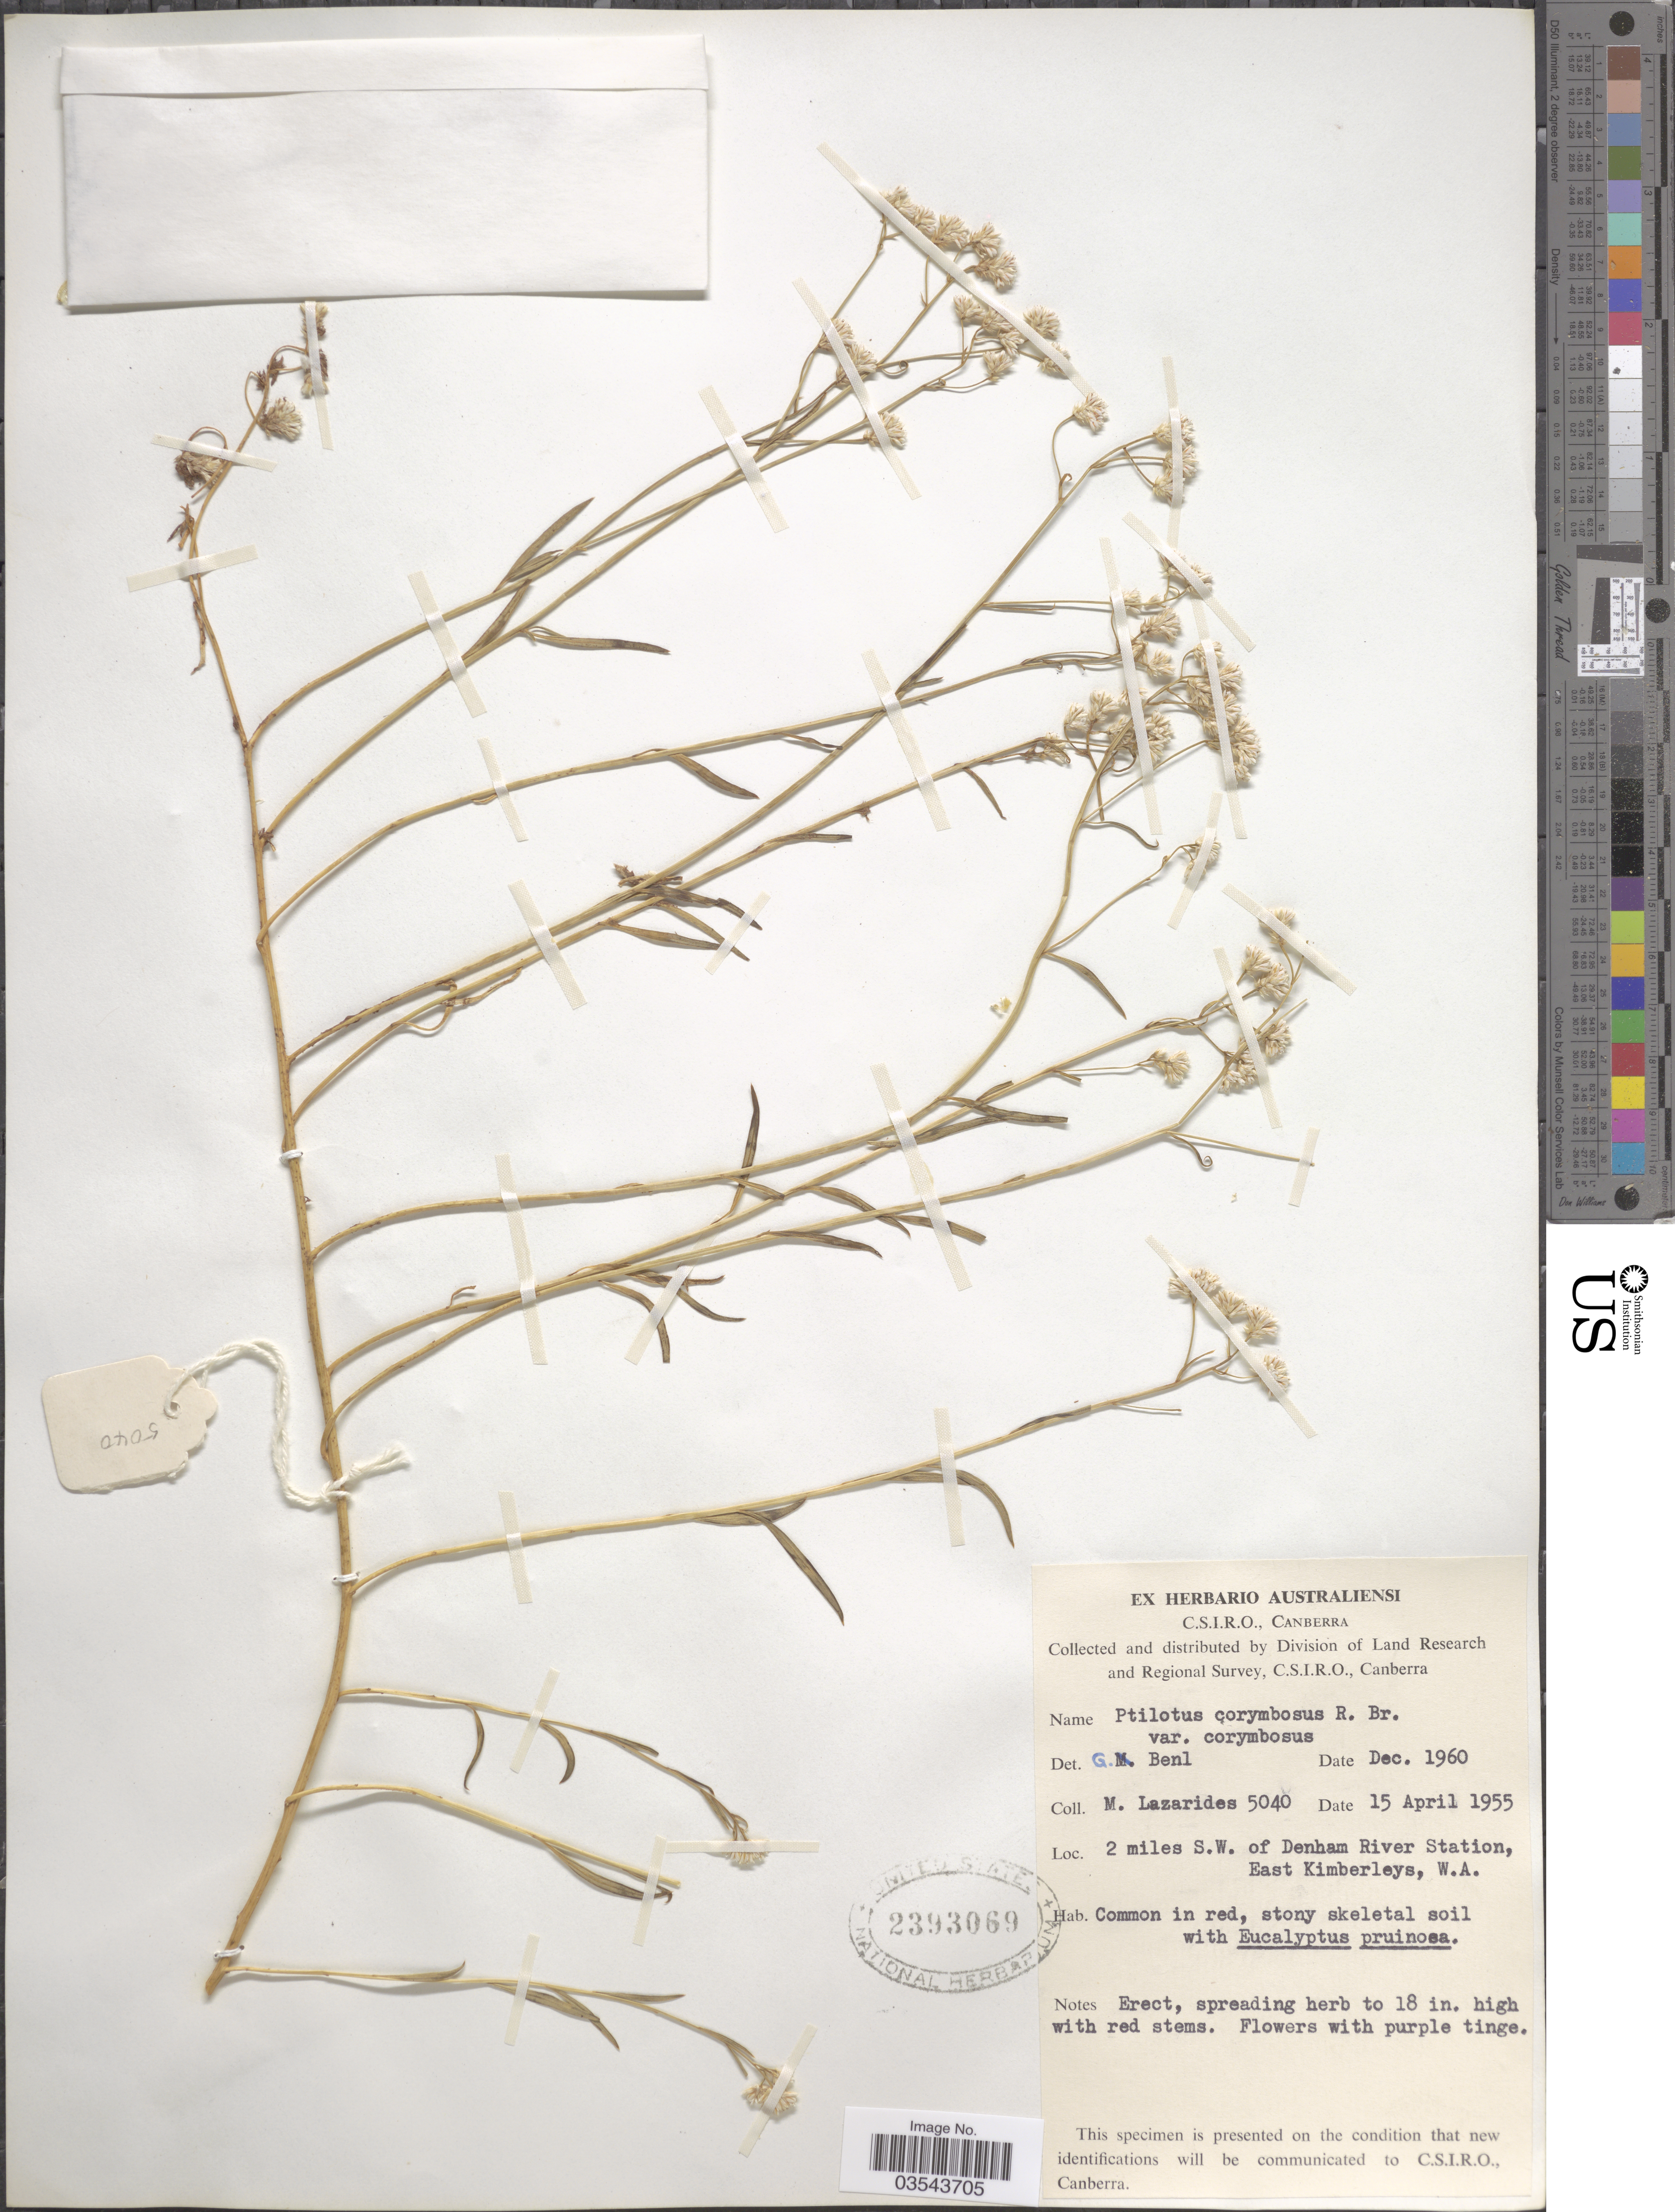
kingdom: Plantae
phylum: Tracheophyta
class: Magnoliopsida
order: Caryophyllales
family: Amaranthaceae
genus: Ptilotus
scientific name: Ptilotus corymbosus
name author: R. Br.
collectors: M. Lazarides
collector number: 5040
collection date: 1955-04-15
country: Australia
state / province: Western Australia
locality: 2 miles S.W. of Denham River Station, East Kimberleys, W.A.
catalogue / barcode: US 2393069